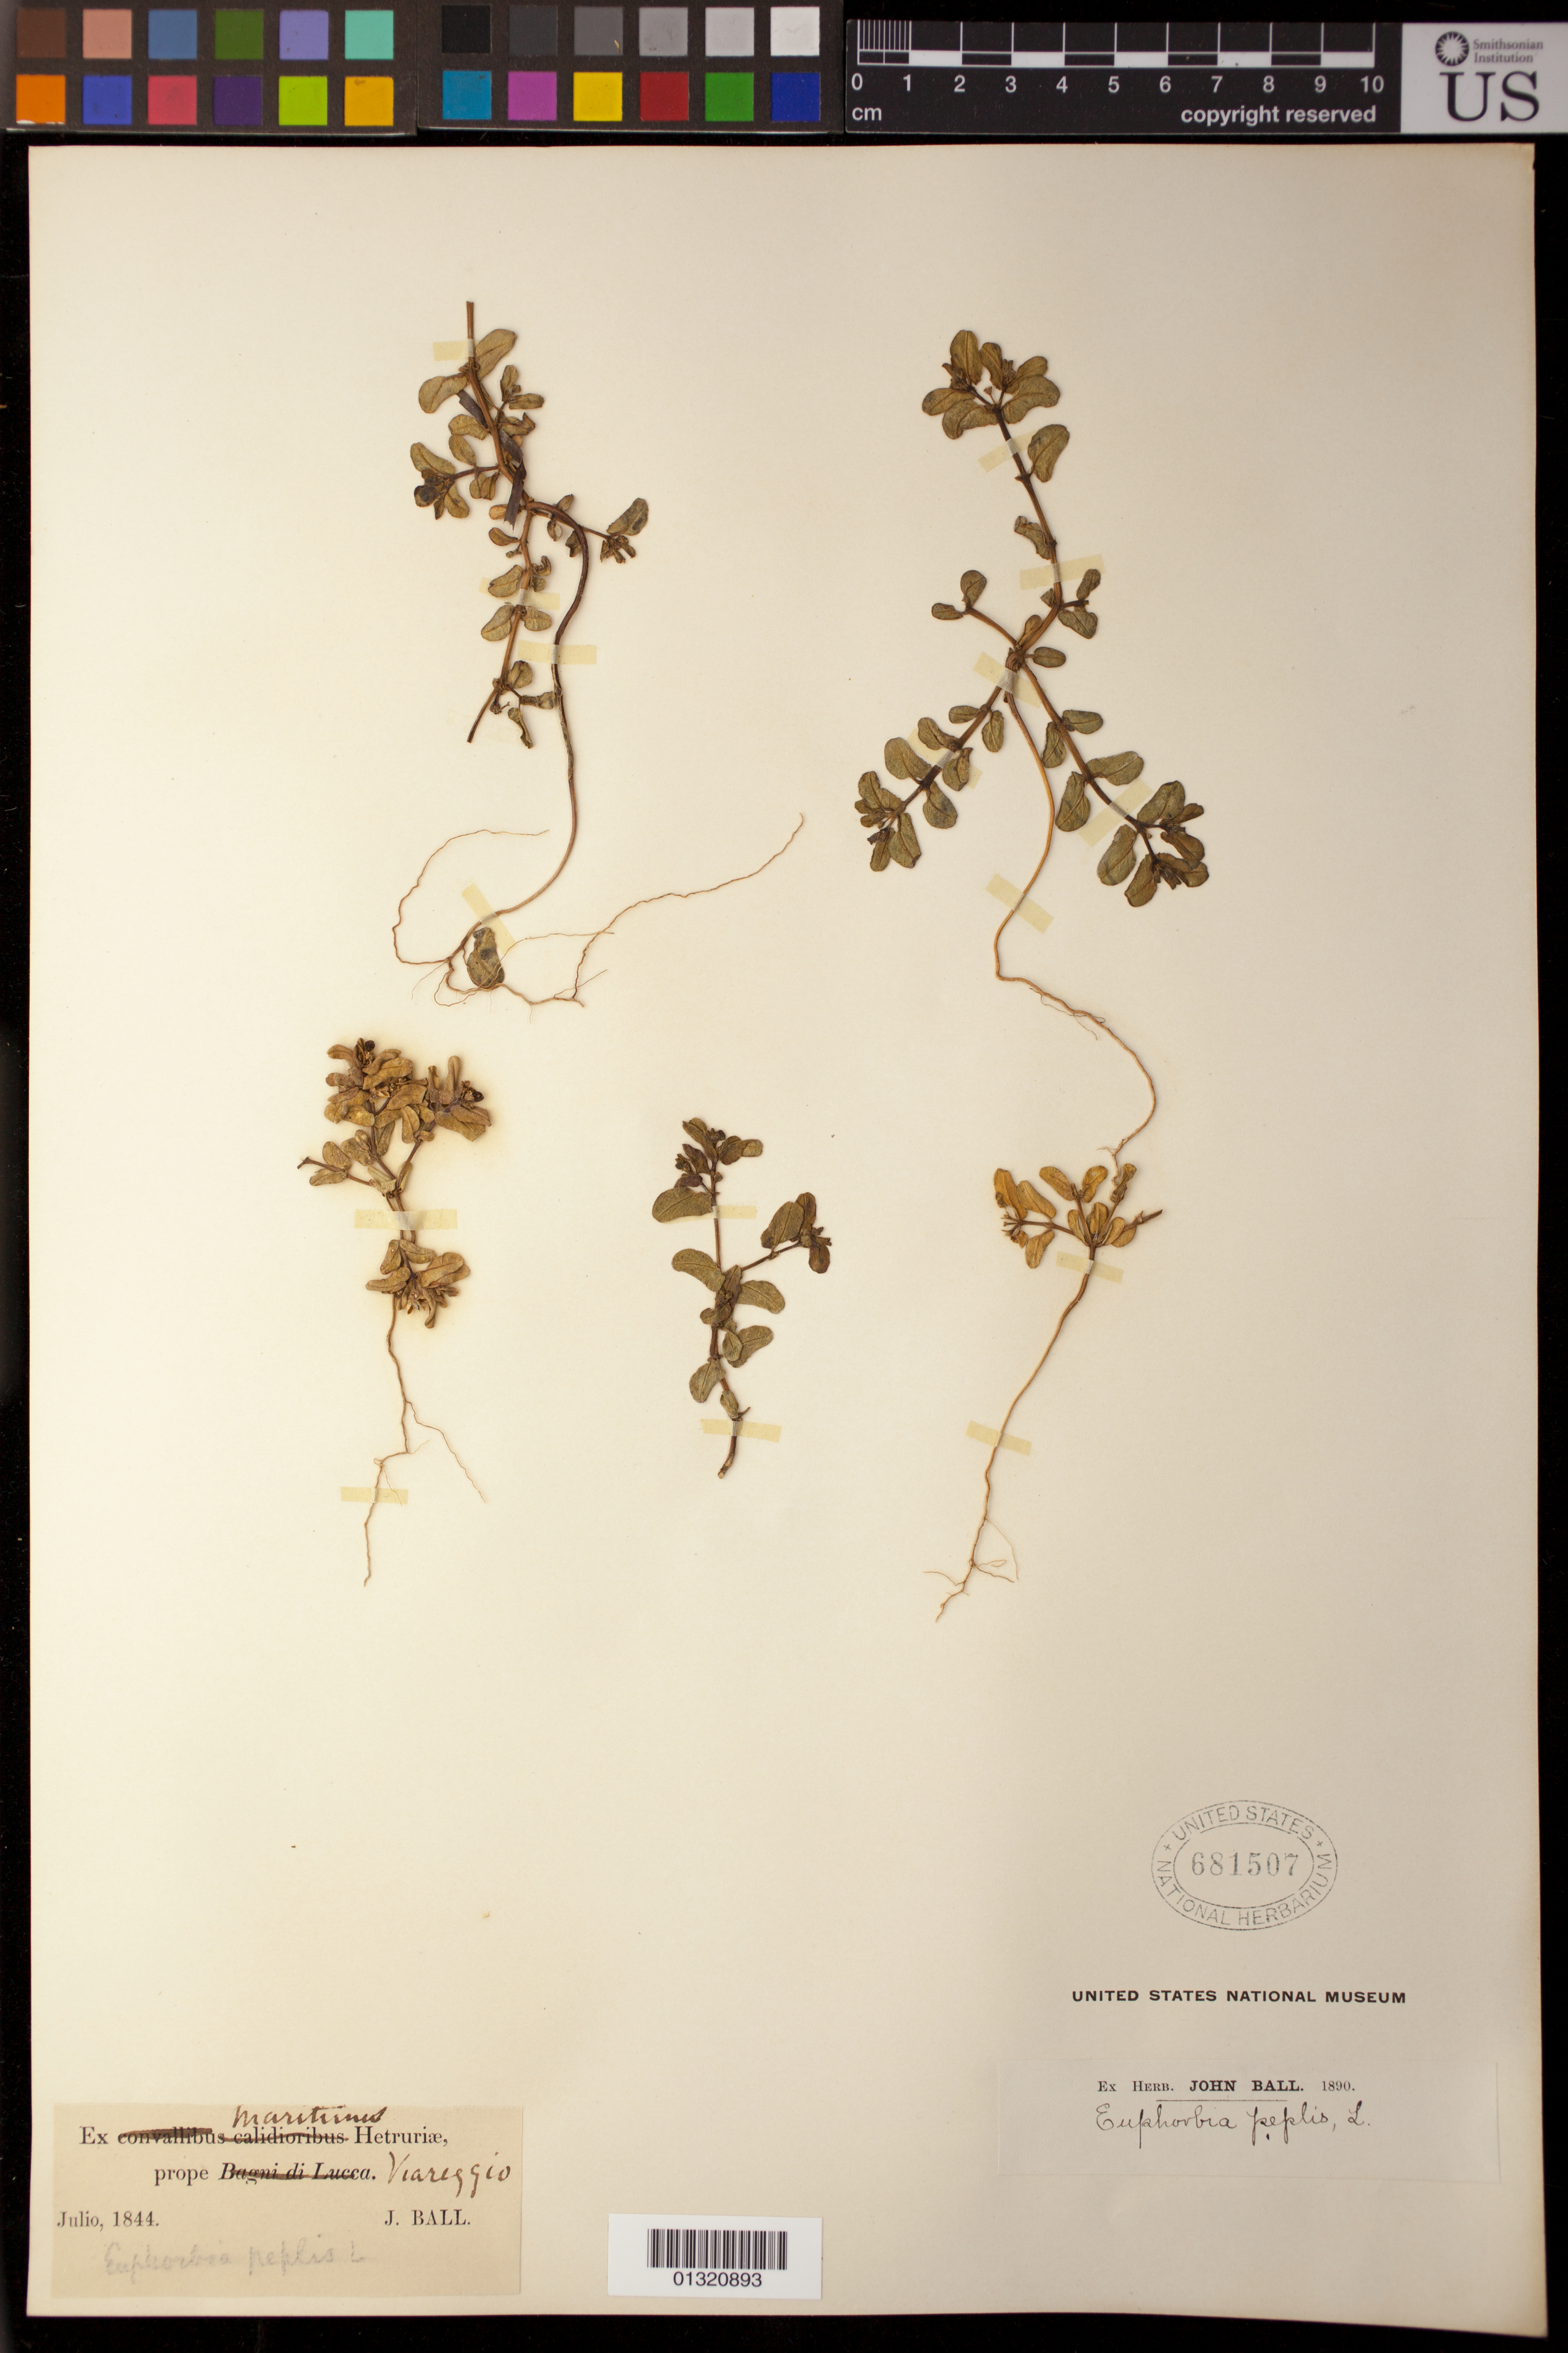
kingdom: Plantae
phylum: Tracheophyta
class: Magnoliopsida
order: Malpighiales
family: Euphorbiaceae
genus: Euphorbia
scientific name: Euphorbia peplus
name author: L.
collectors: J. Ball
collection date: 1844-07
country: Italy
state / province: Tuscany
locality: prope Viareggio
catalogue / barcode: US 681507